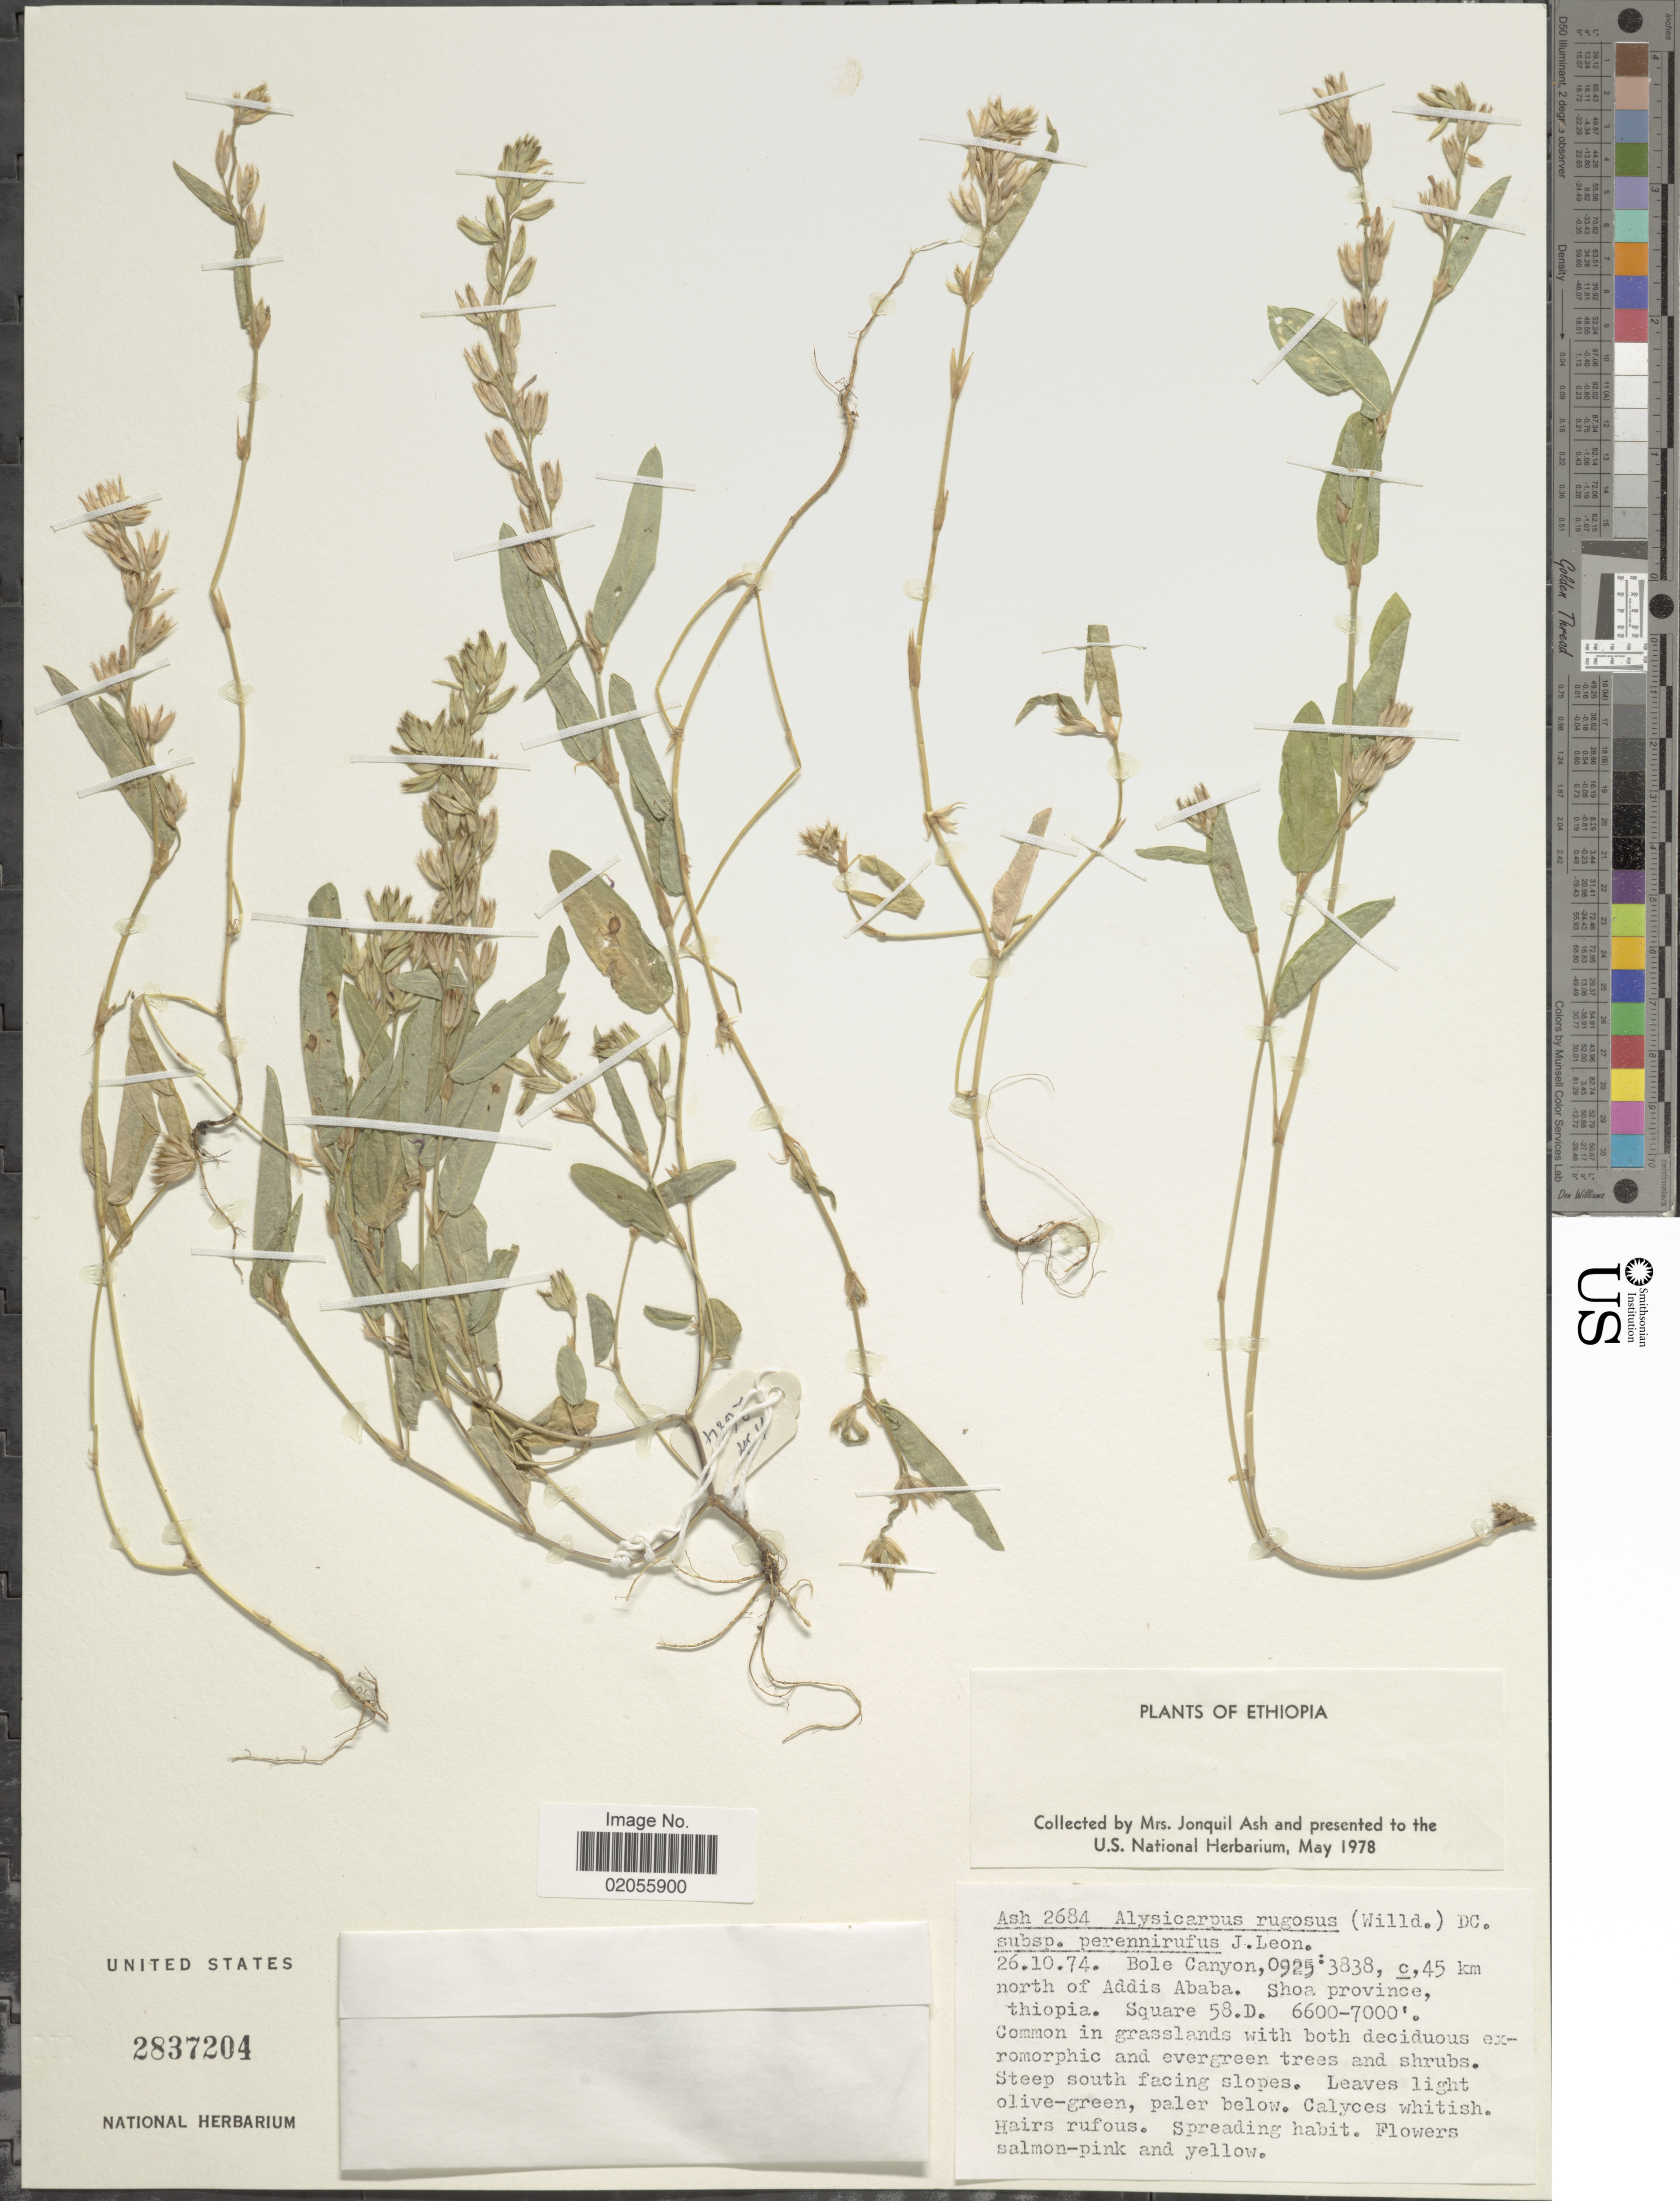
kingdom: Plantae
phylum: Tracheophyta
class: Magnoliopsida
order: Fabales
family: Fabaceae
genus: Alysicarpus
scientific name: Alysicarpus rugosus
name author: (Willd.) DC.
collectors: J. Ash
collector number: Ash 2684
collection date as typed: Transcribed d/m/y: 26/10/74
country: Ethiopia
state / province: Addis Ababa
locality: Bole Canyon, c. 45 km north of Addis Ababa, Shoa Province, Square 58.D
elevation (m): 2012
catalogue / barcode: US 2837204